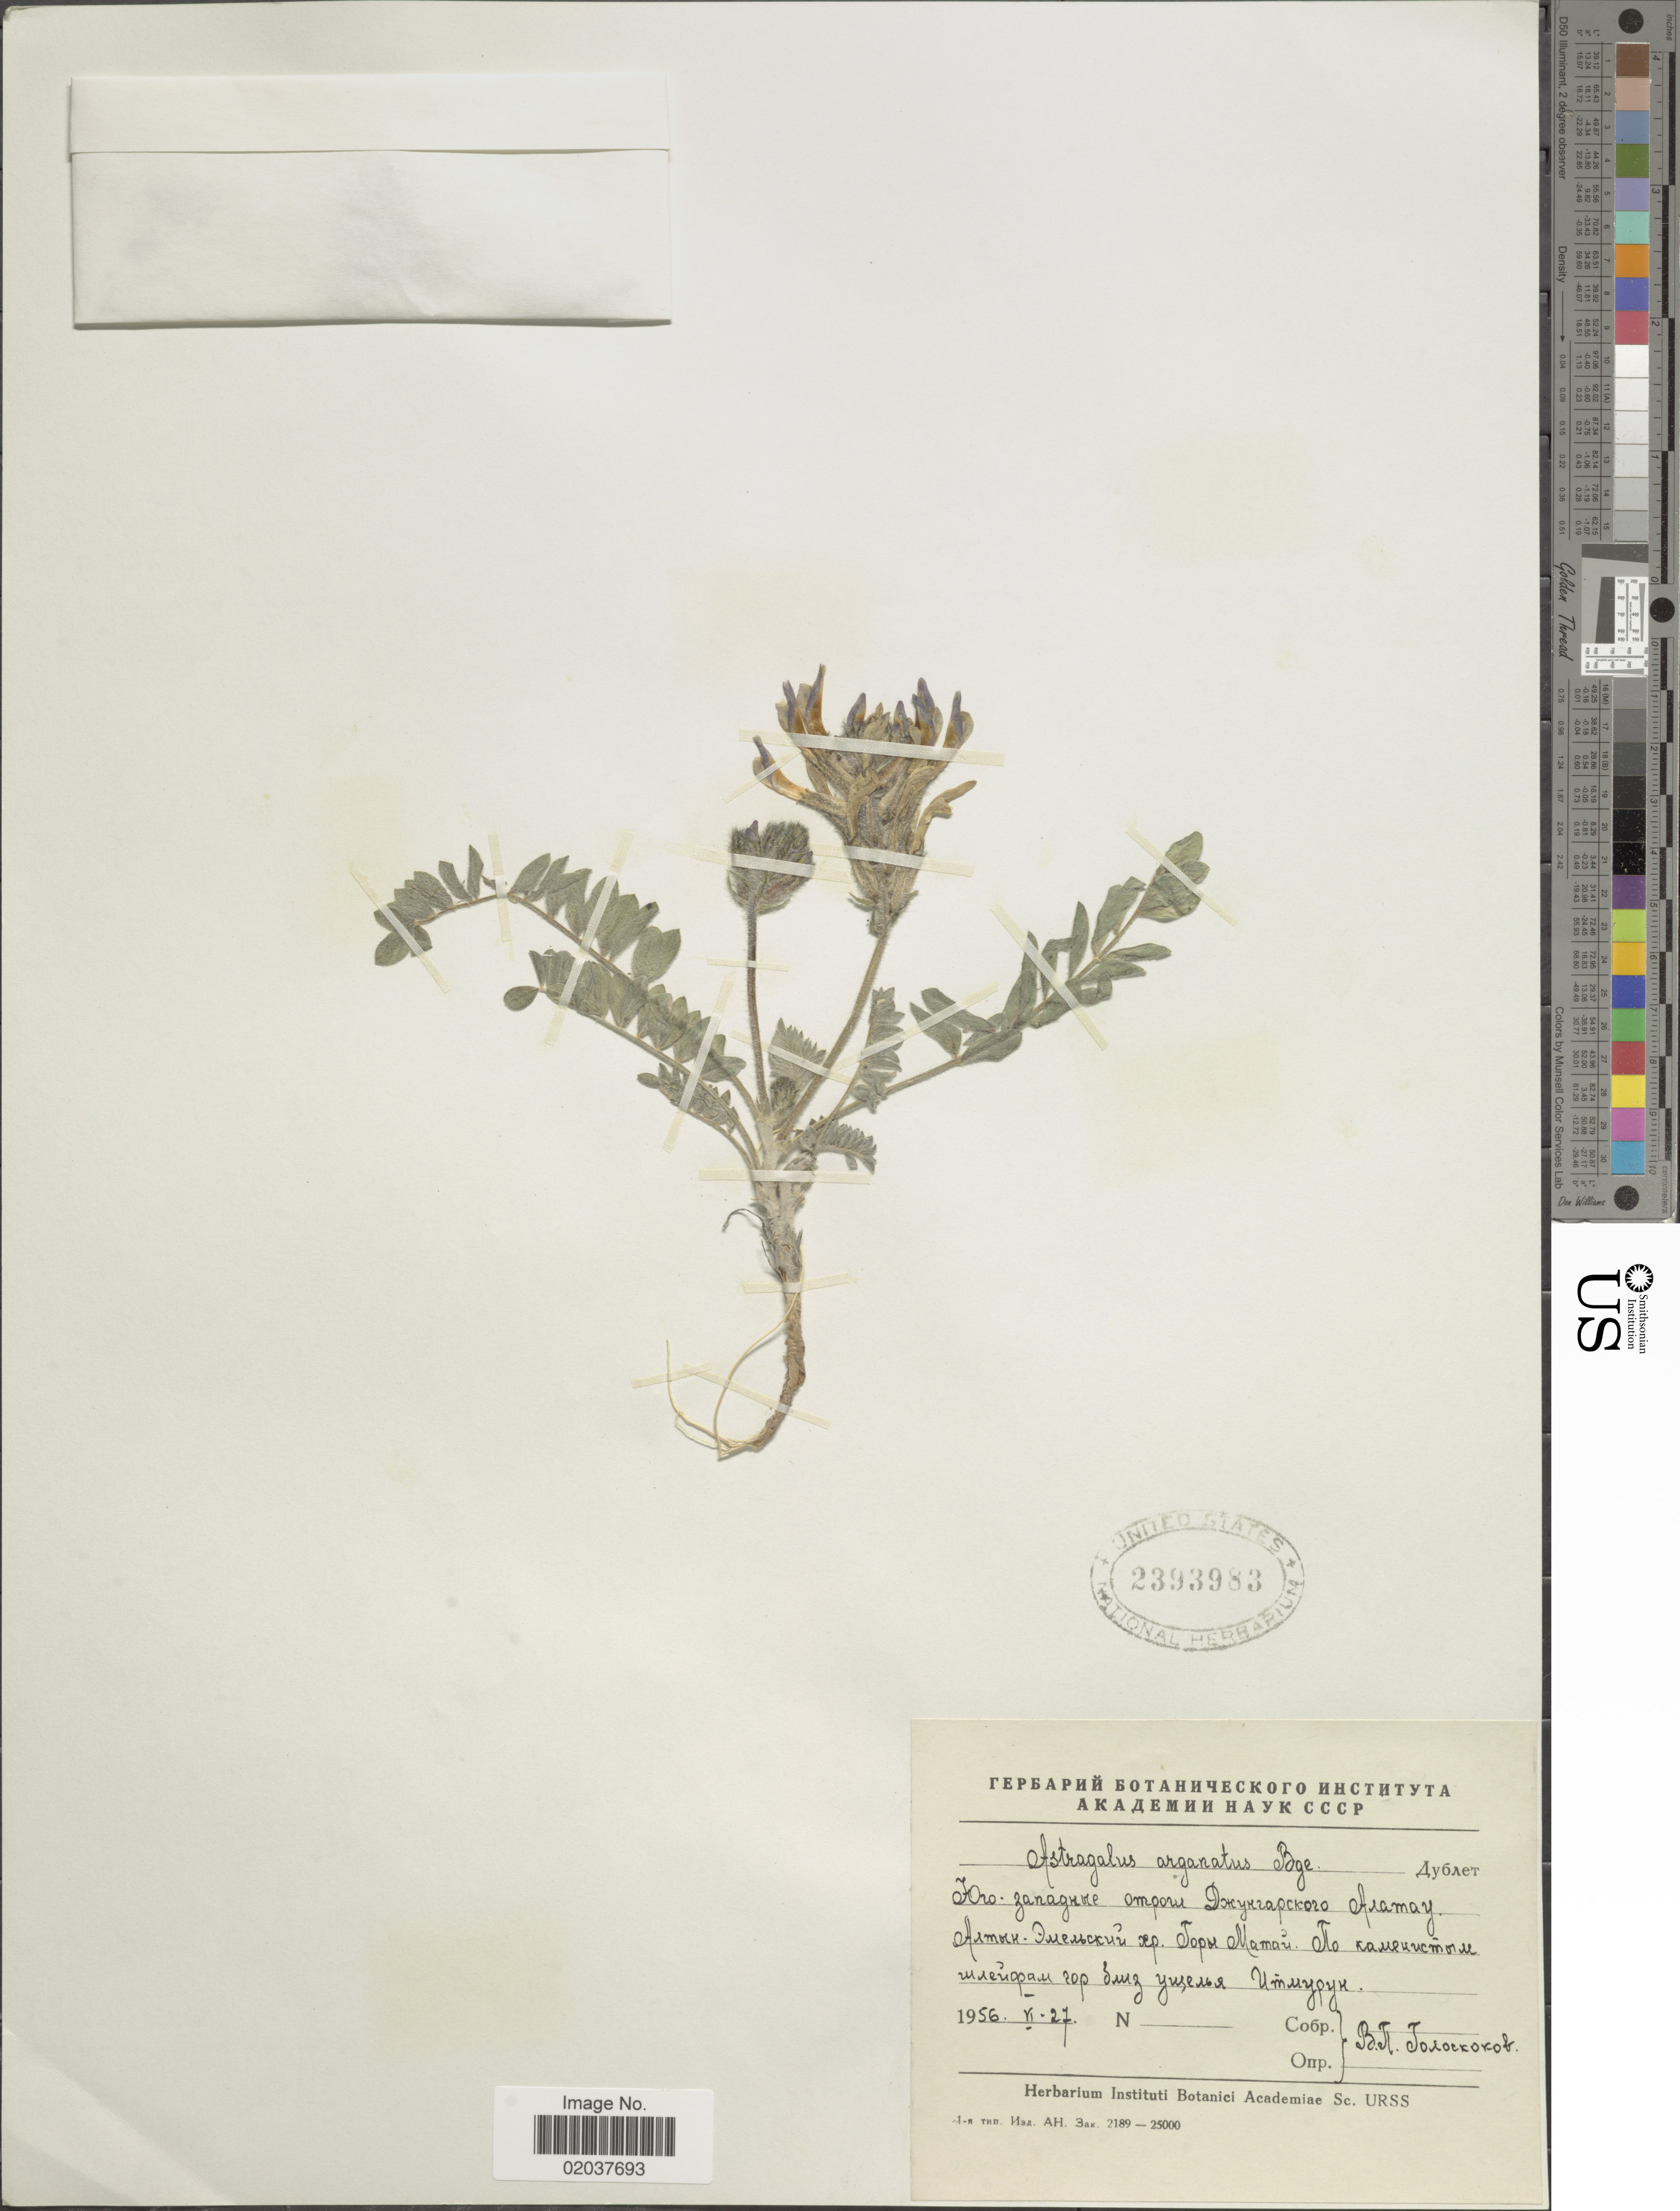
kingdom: Plantae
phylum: Tracheophyta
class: Magnoliopsida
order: Fabales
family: Fabaceae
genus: Astragalus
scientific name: Astragalus arganaticus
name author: Bunge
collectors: V. P. Goloskokov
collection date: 1956-06-27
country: Kazakhstan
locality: SW of Dzungarian Alatau, Altyn-Emel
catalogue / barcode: US 2393983